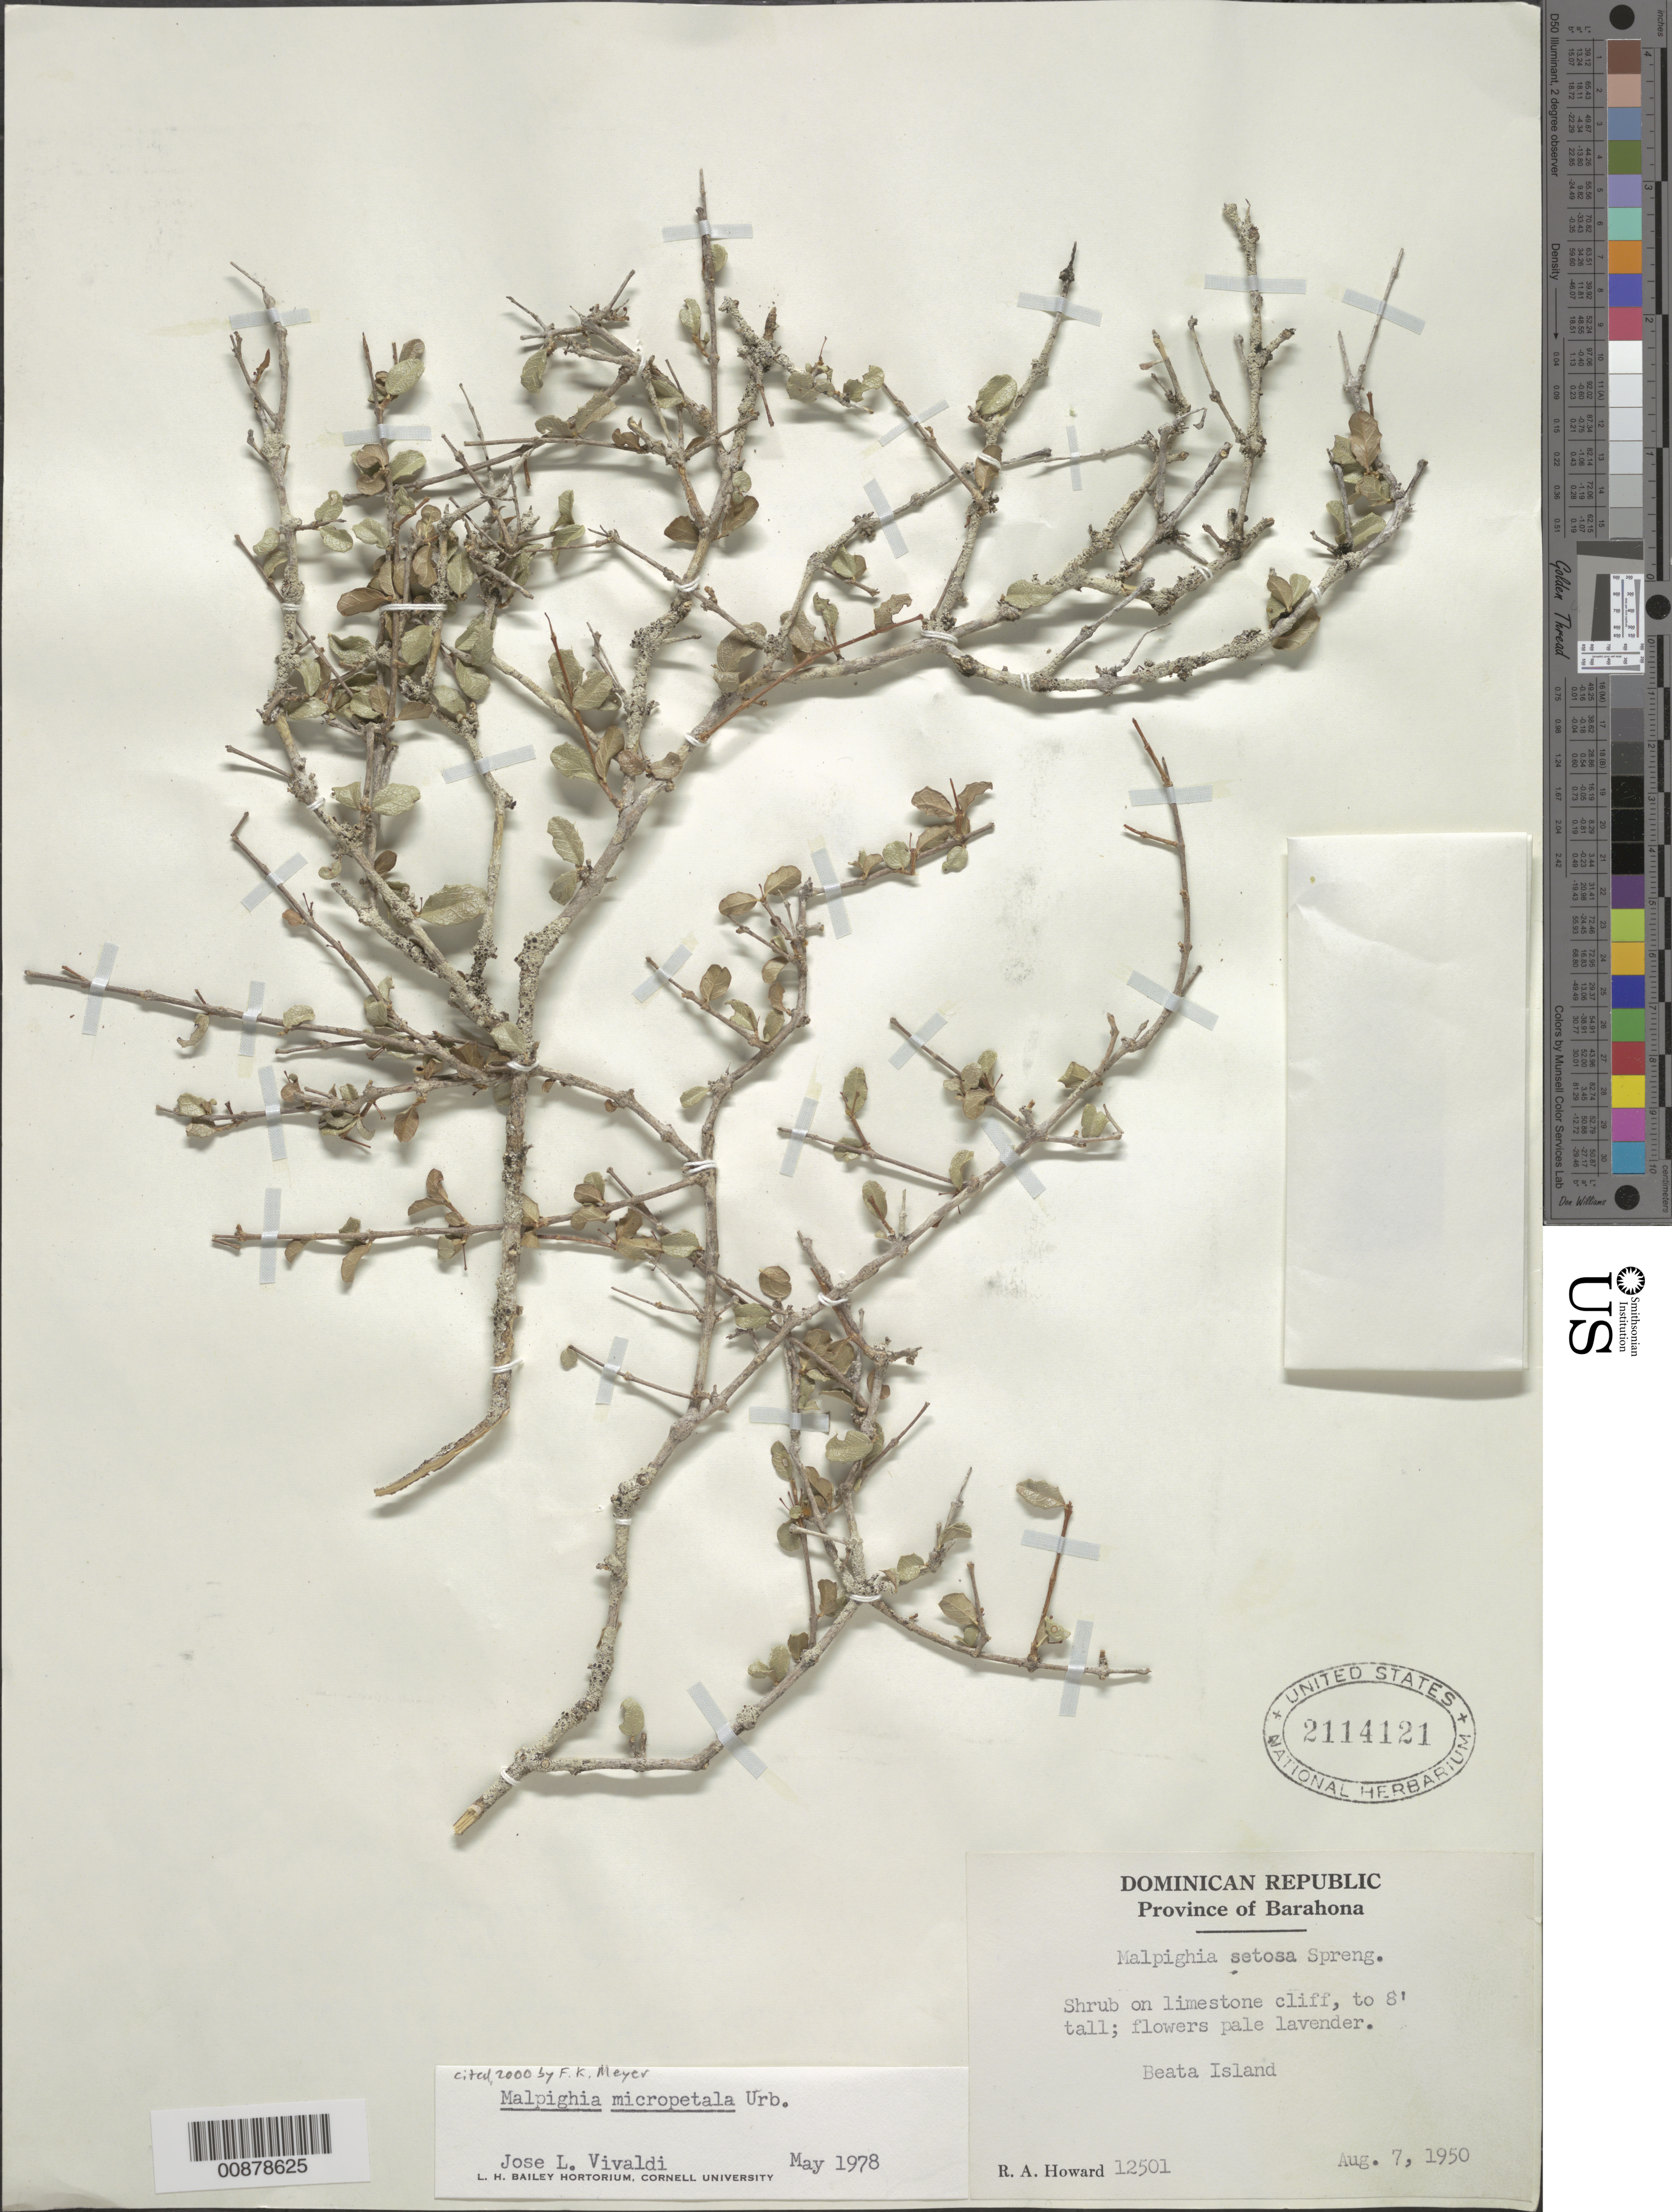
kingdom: Plantae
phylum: Tracheophyta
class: Magnoliopsida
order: Malpighiales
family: Malpighiaceae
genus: Malpighia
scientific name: Malpighia micropetala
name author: Urb.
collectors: R. A. Howard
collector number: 12501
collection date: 1950-08-07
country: Dominican Republic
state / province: Barahona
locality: Beata Island.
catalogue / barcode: US 2114121